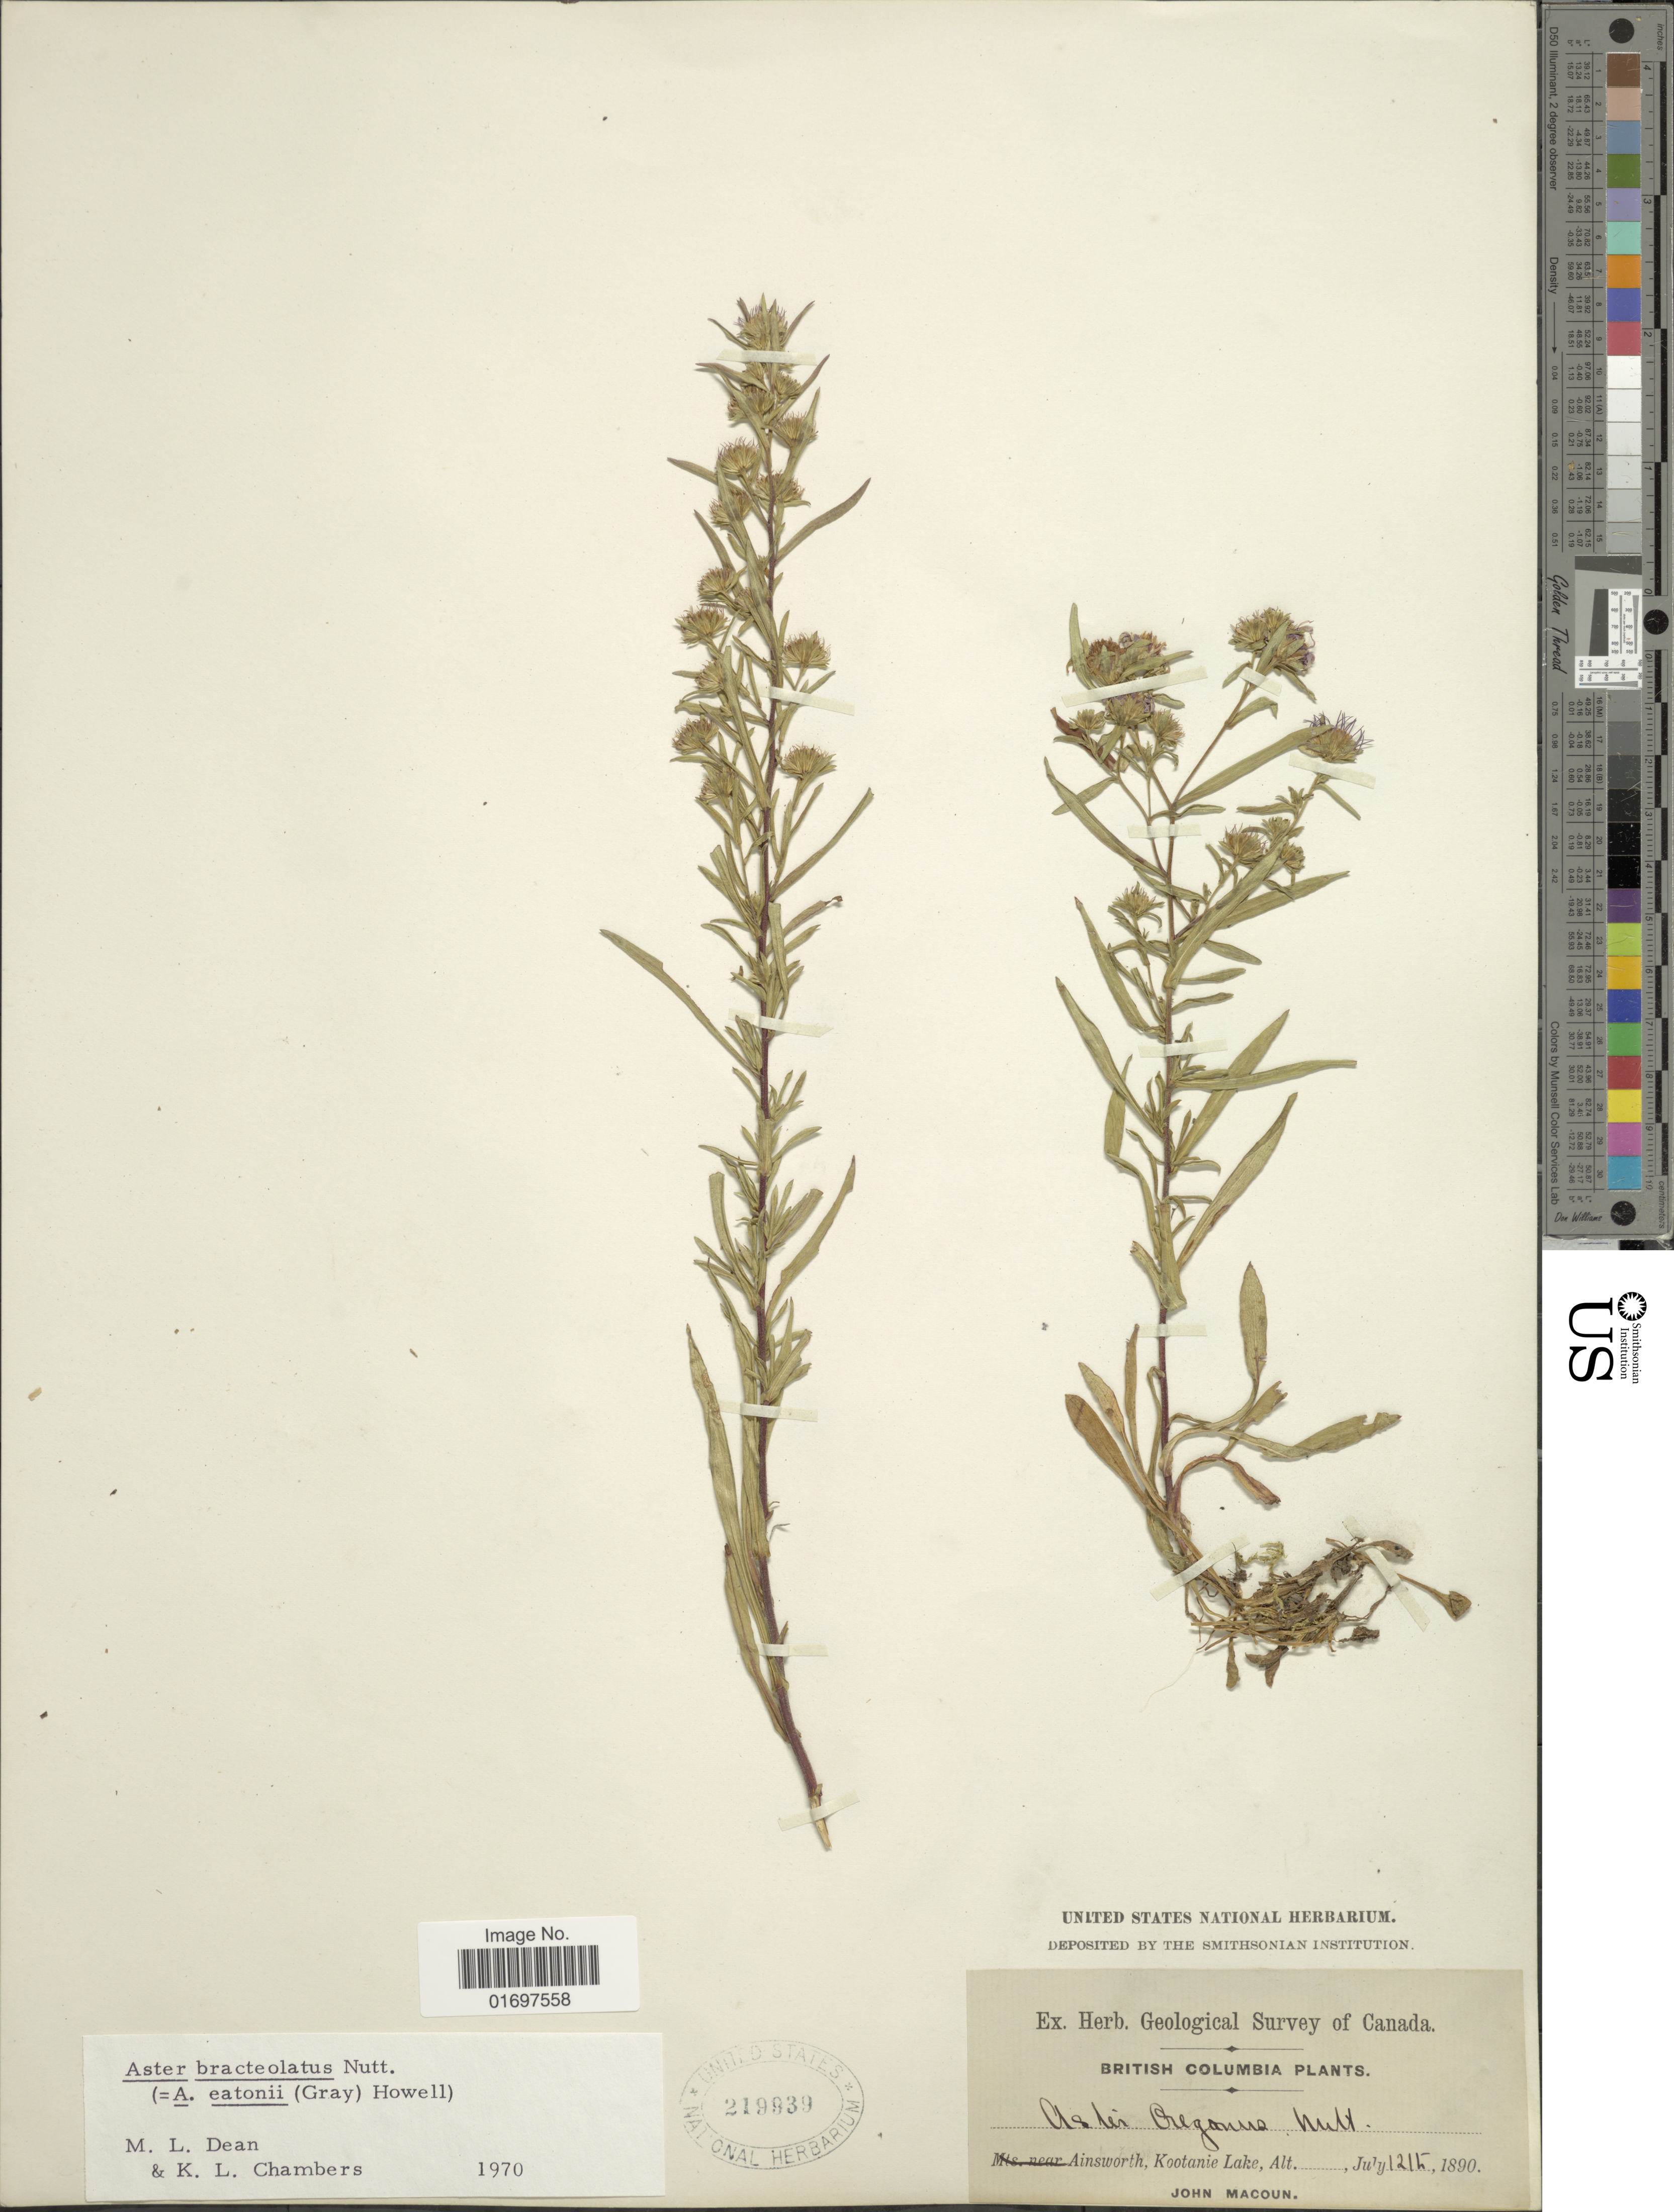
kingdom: Plantae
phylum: Tracheophyta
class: Magnoliopsida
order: Asterales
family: Asteraceae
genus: Symphyotrichum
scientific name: Symphyotrichum bracteolatum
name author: (Nutt.) G.L. Nesom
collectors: J. Macoun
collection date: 1890-07-12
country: Canada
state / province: British Columbia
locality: Ainsworth, Kootanie Lake.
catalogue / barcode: US 219939